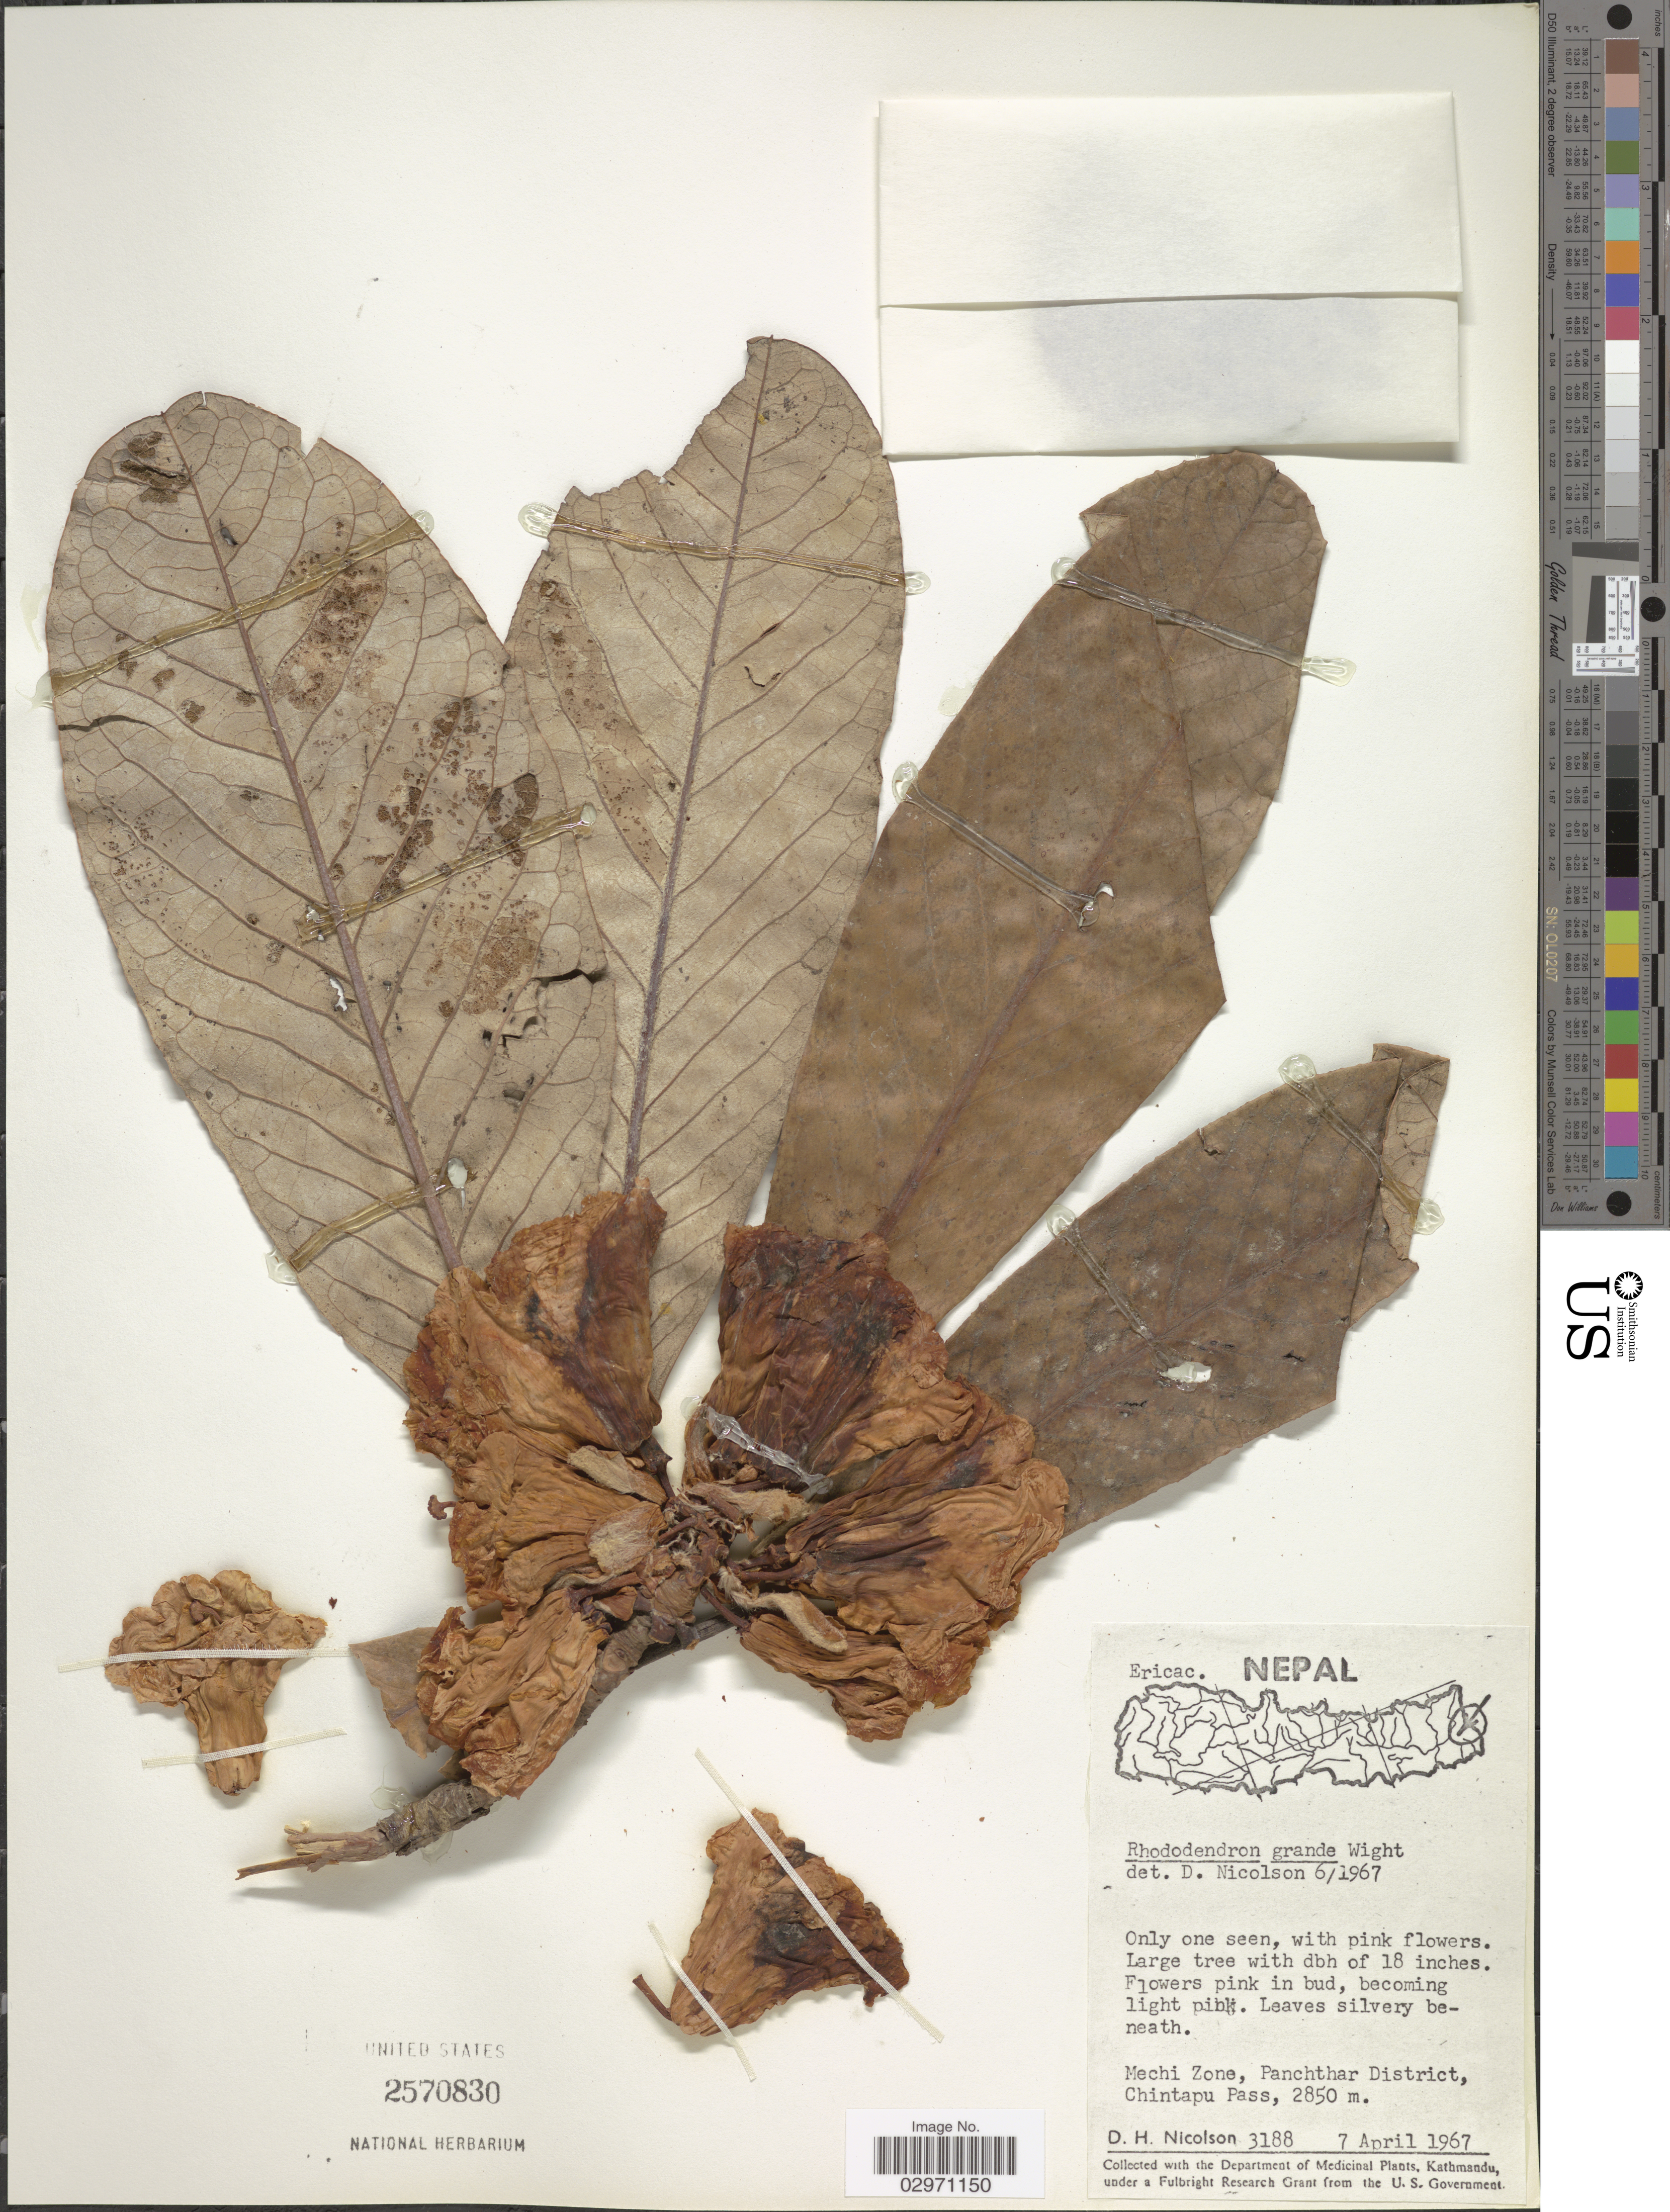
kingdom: Plantae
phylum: Tracheophyta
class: Magnoliopsida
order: Ericales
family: Ericaceae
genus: Rhododendron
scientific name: Rhododendron grande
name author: Wight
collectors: D. H. Nicolson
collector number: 3188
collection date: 1967-04-07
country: Nepal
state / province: Mechi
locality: Mechi Zone, Panchthar District, Chintapu Pass.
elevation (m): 2850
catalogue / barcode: US 2570830